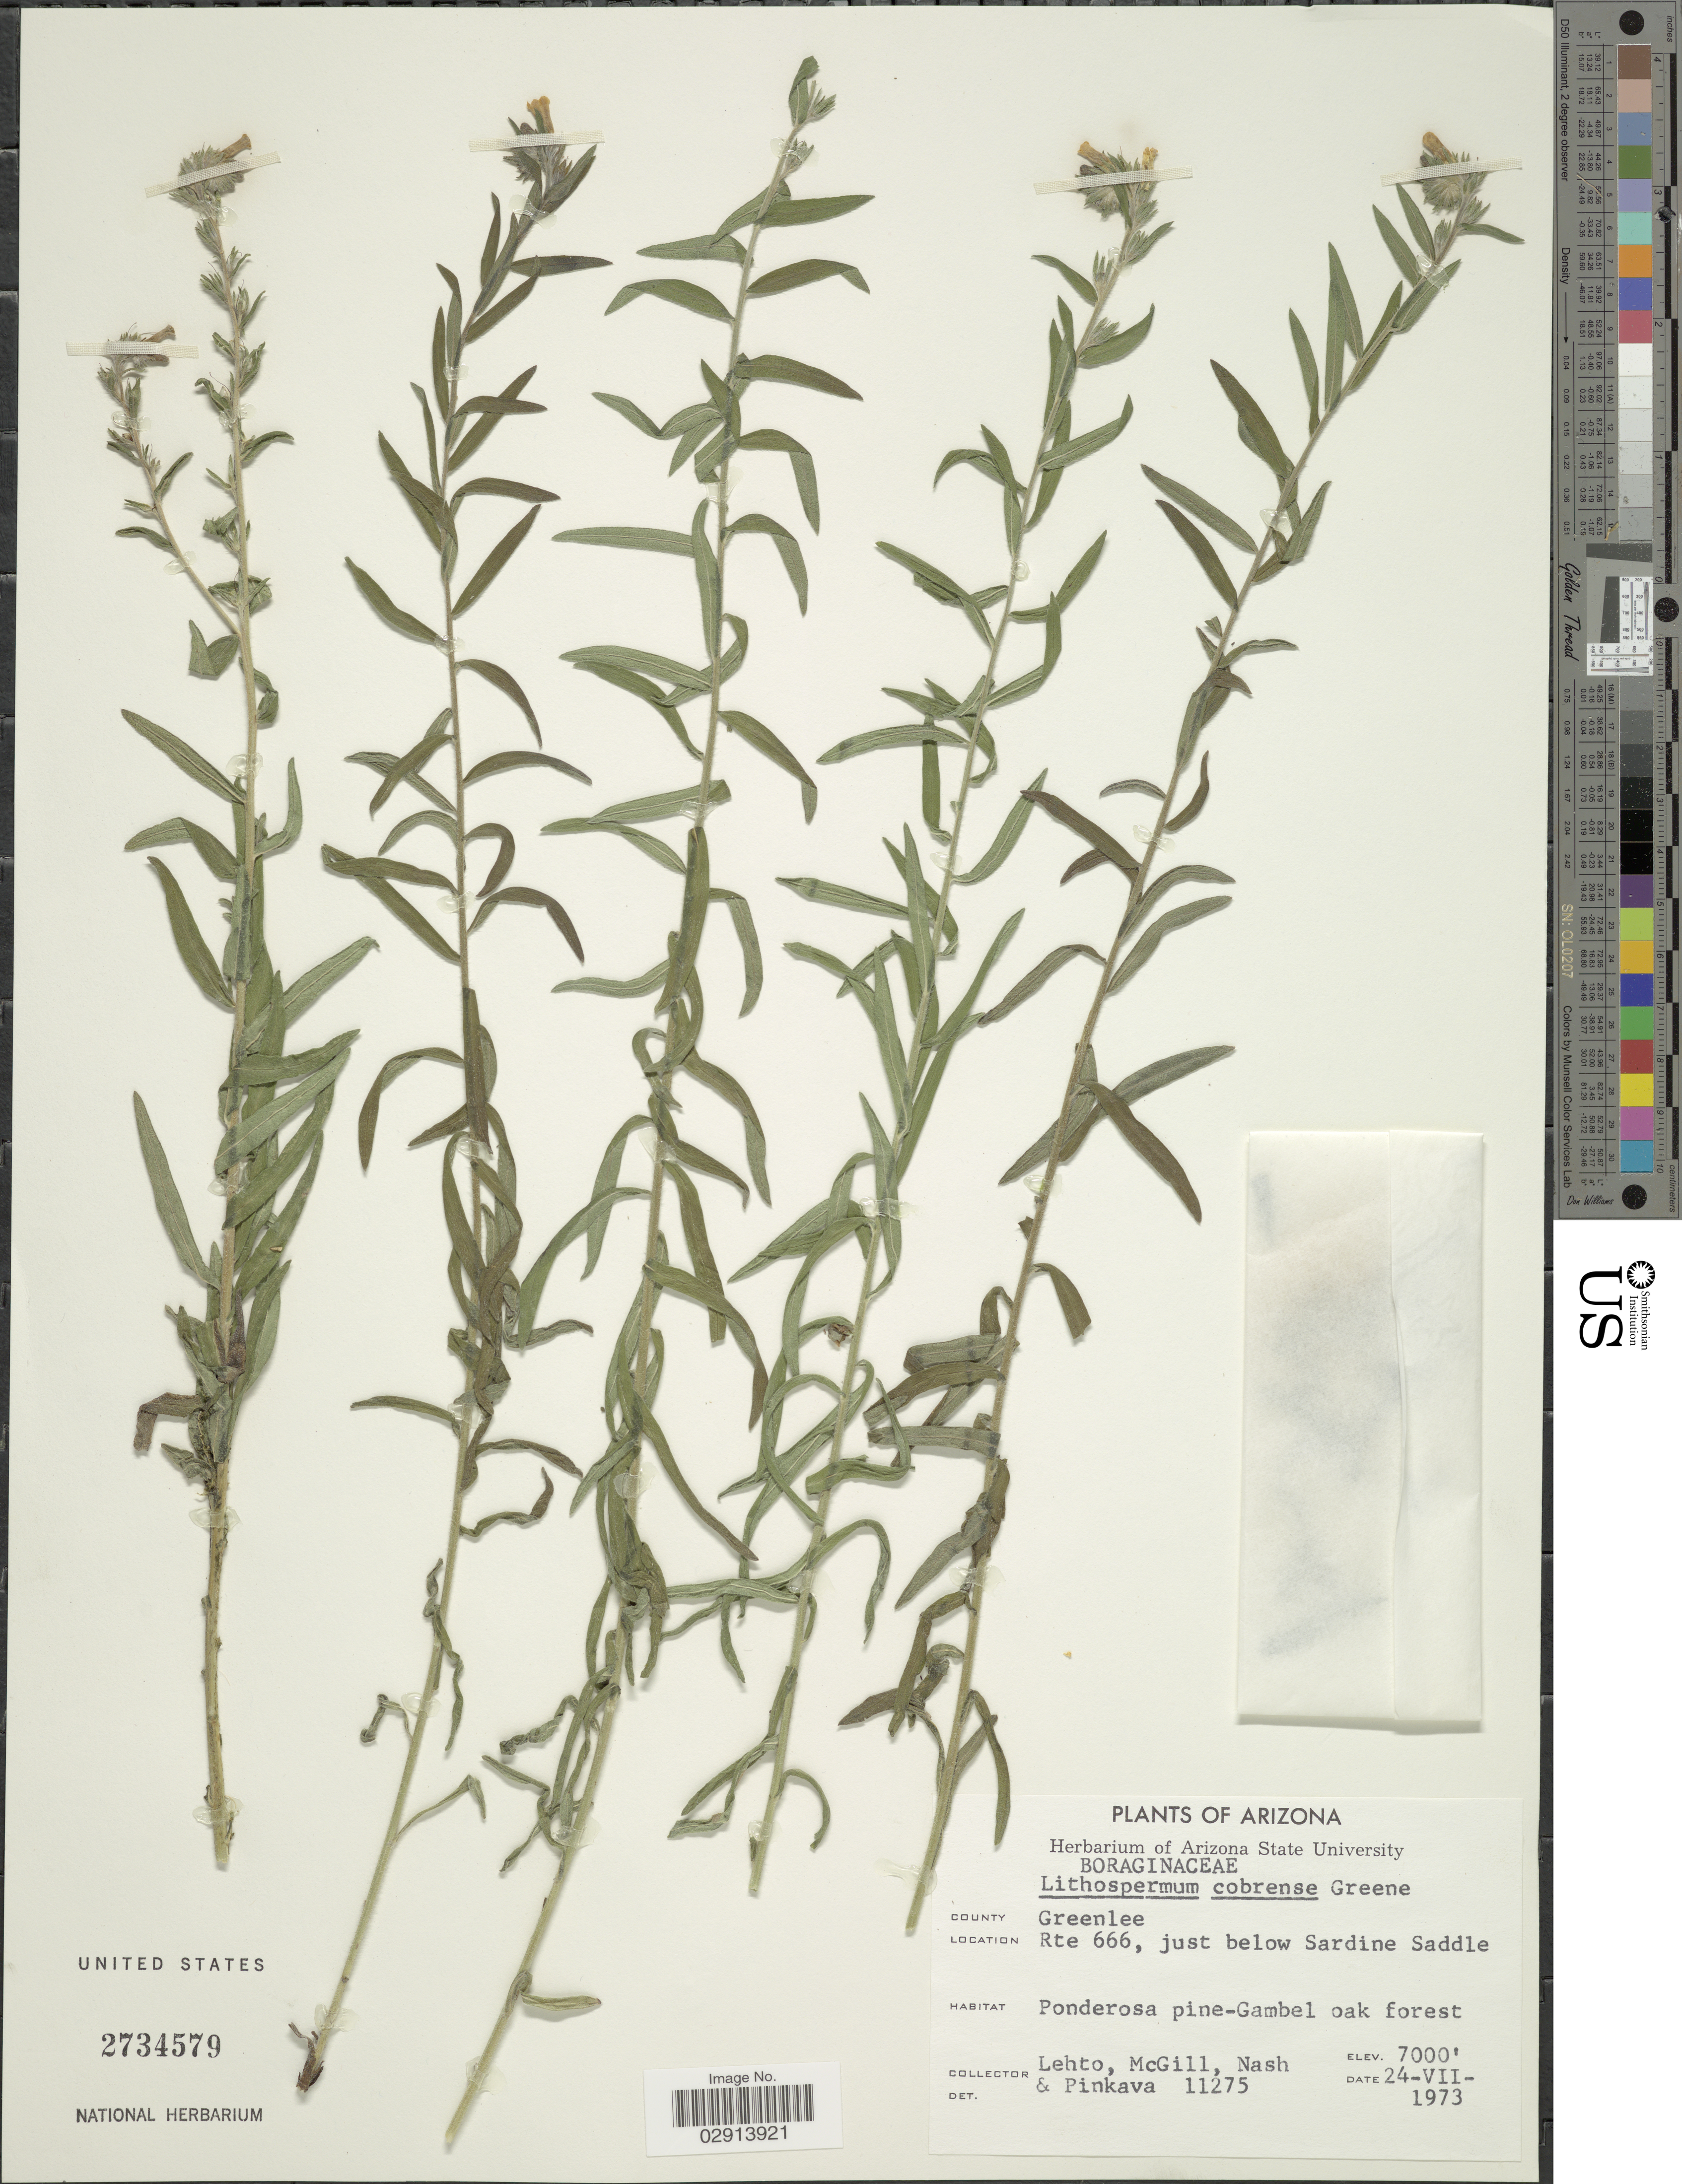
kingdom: Plantae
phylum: Tracheophyta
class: Magnoliopsida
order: Boraginales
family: Boraginaceae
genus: Lithospermum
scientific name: Lithospermum cobrense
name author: Greene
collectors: -. Lehto, -. McGill, -- Nash & -. Pinkava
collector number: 11275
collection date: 1973-07-24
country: United States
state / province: Arizona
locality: County Greenlee. Rte 666, just below Sardine Saddle. Ponderosa pine-Gambel oak forest.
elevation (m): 2134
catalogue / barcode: US 2734579